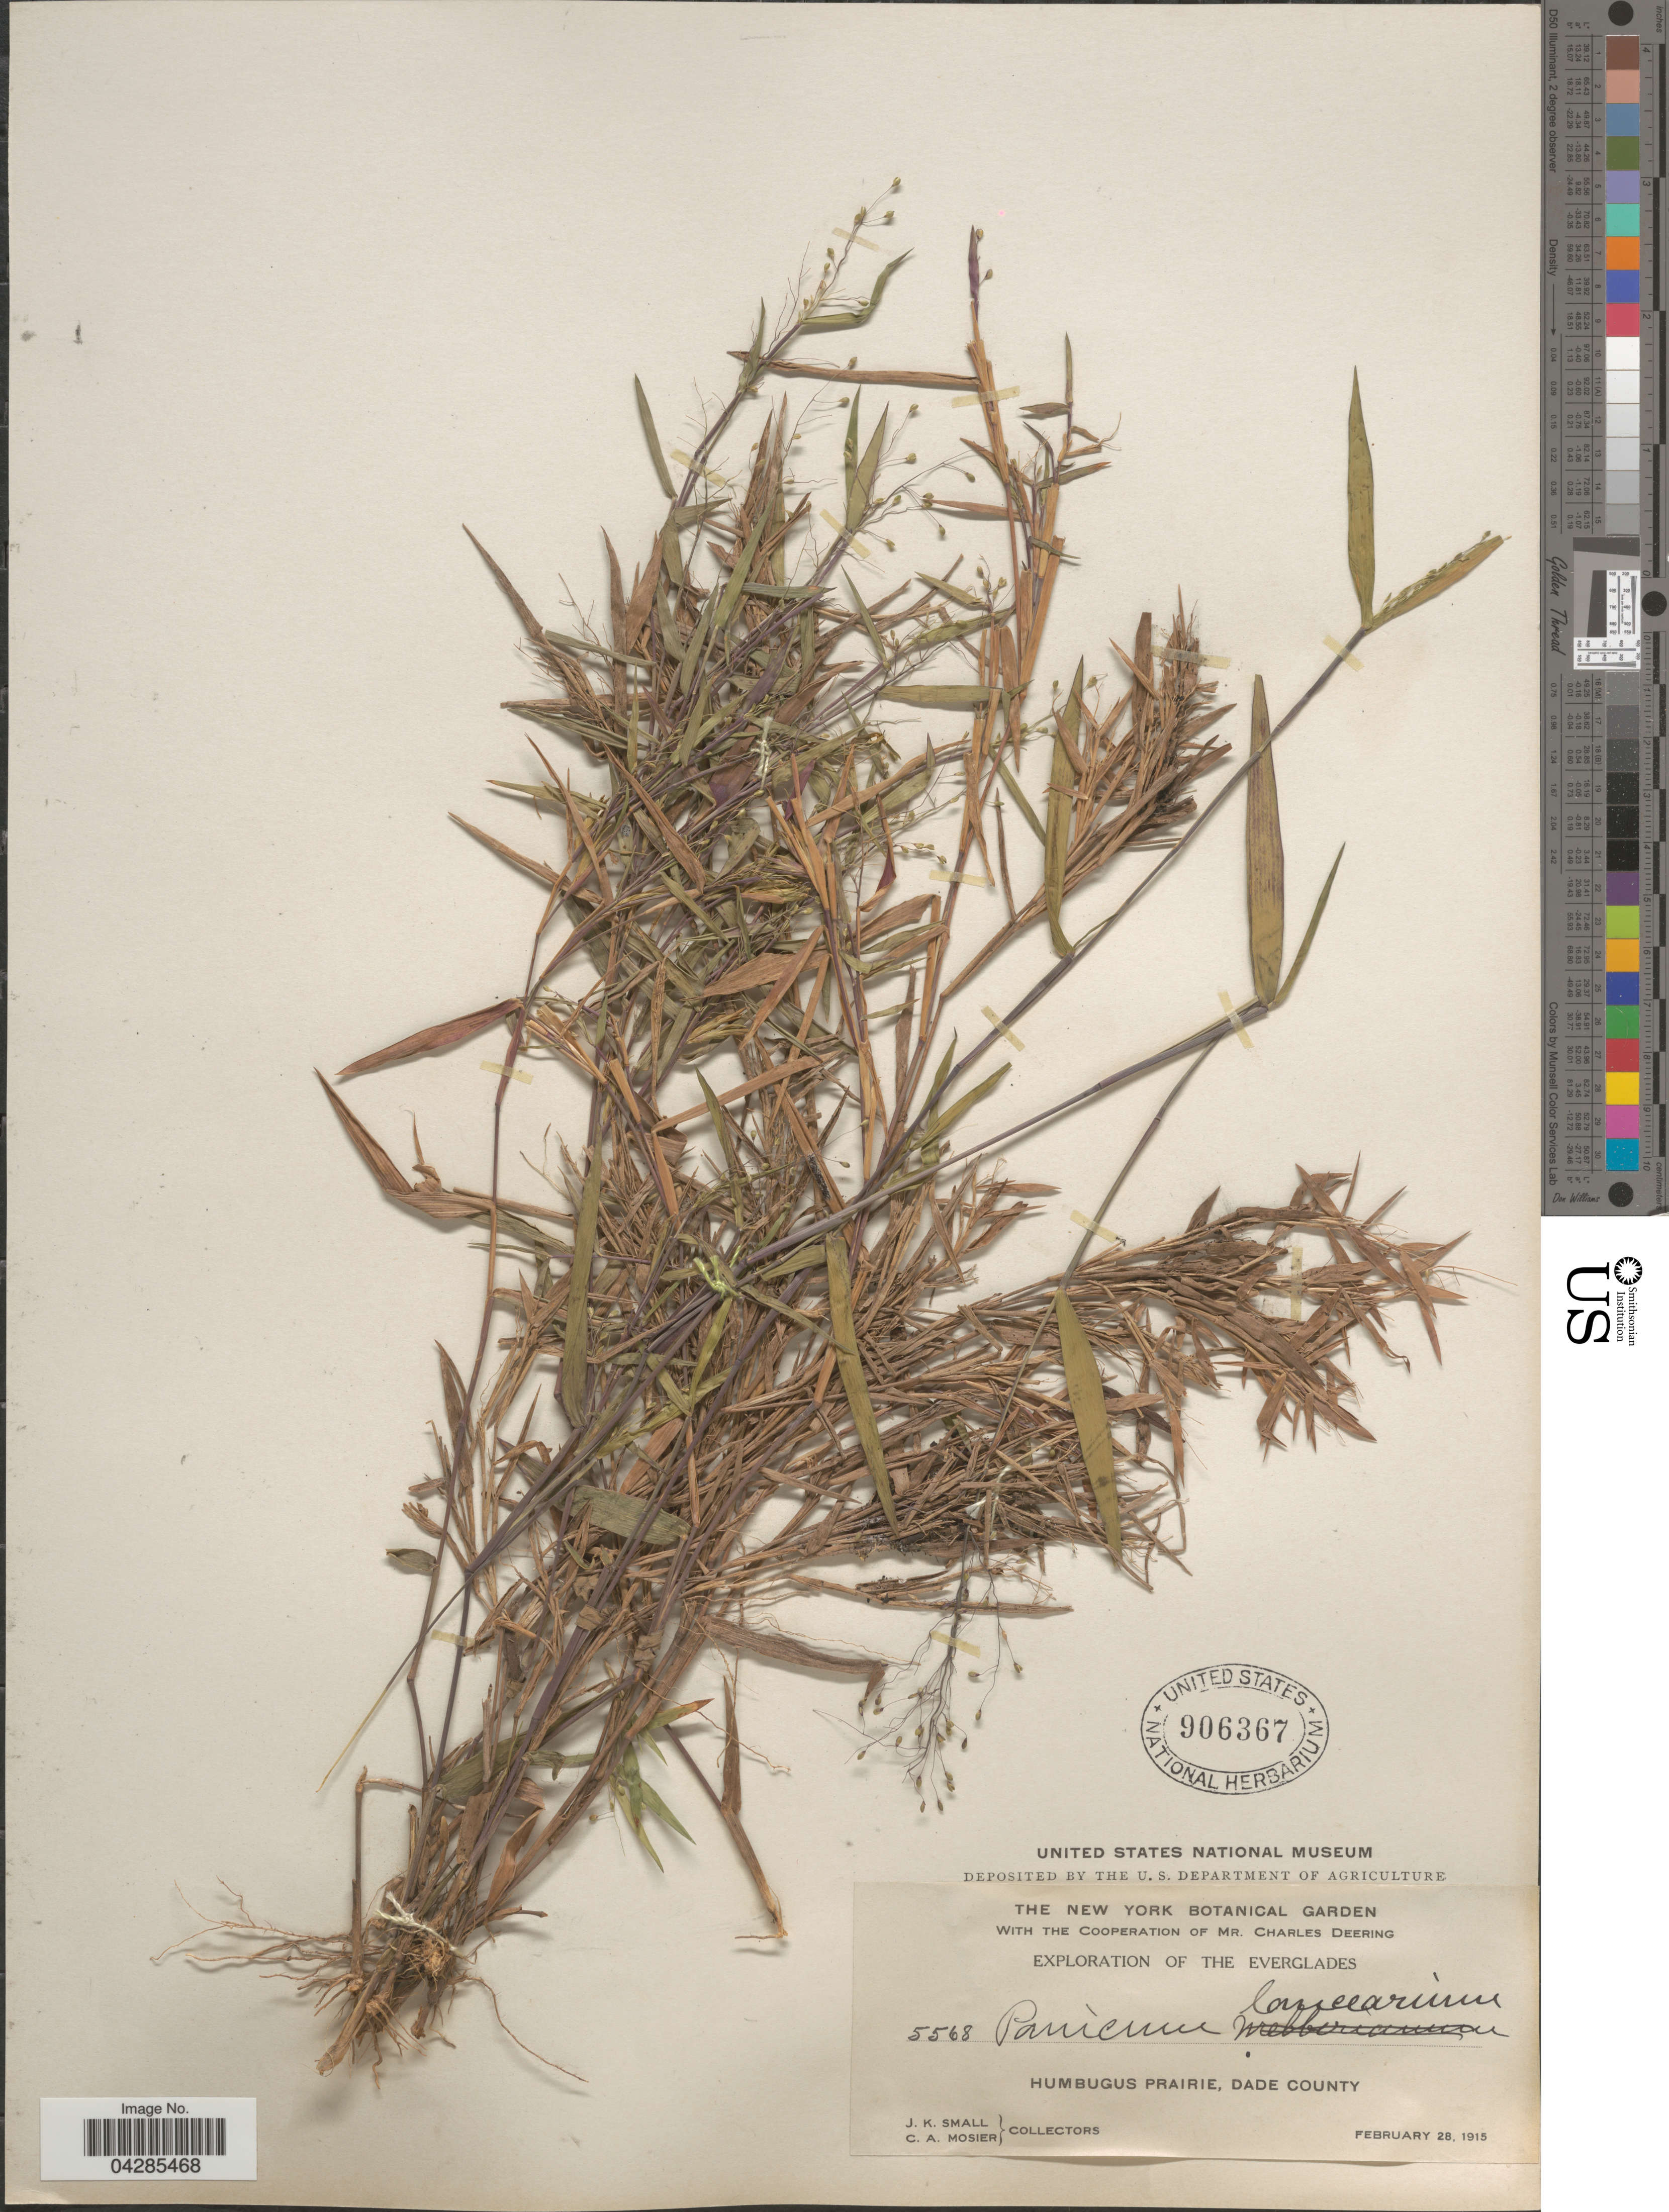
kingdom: Plantae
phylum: Tracheophyta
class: Liliopsida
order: Poales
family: Poaceae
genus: Dichanthelium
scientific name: Dichanthelium portoricense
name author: (Desv. ex Ham.) B.F. Hansen & Wunderlin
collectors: J. K. Small & C. A. Mosier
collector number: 5568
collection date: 1915-02-28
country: United States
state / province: Florida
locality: Exploration of the Everglades. Humbugus Prairie, Dade County.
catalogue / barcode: US 906367